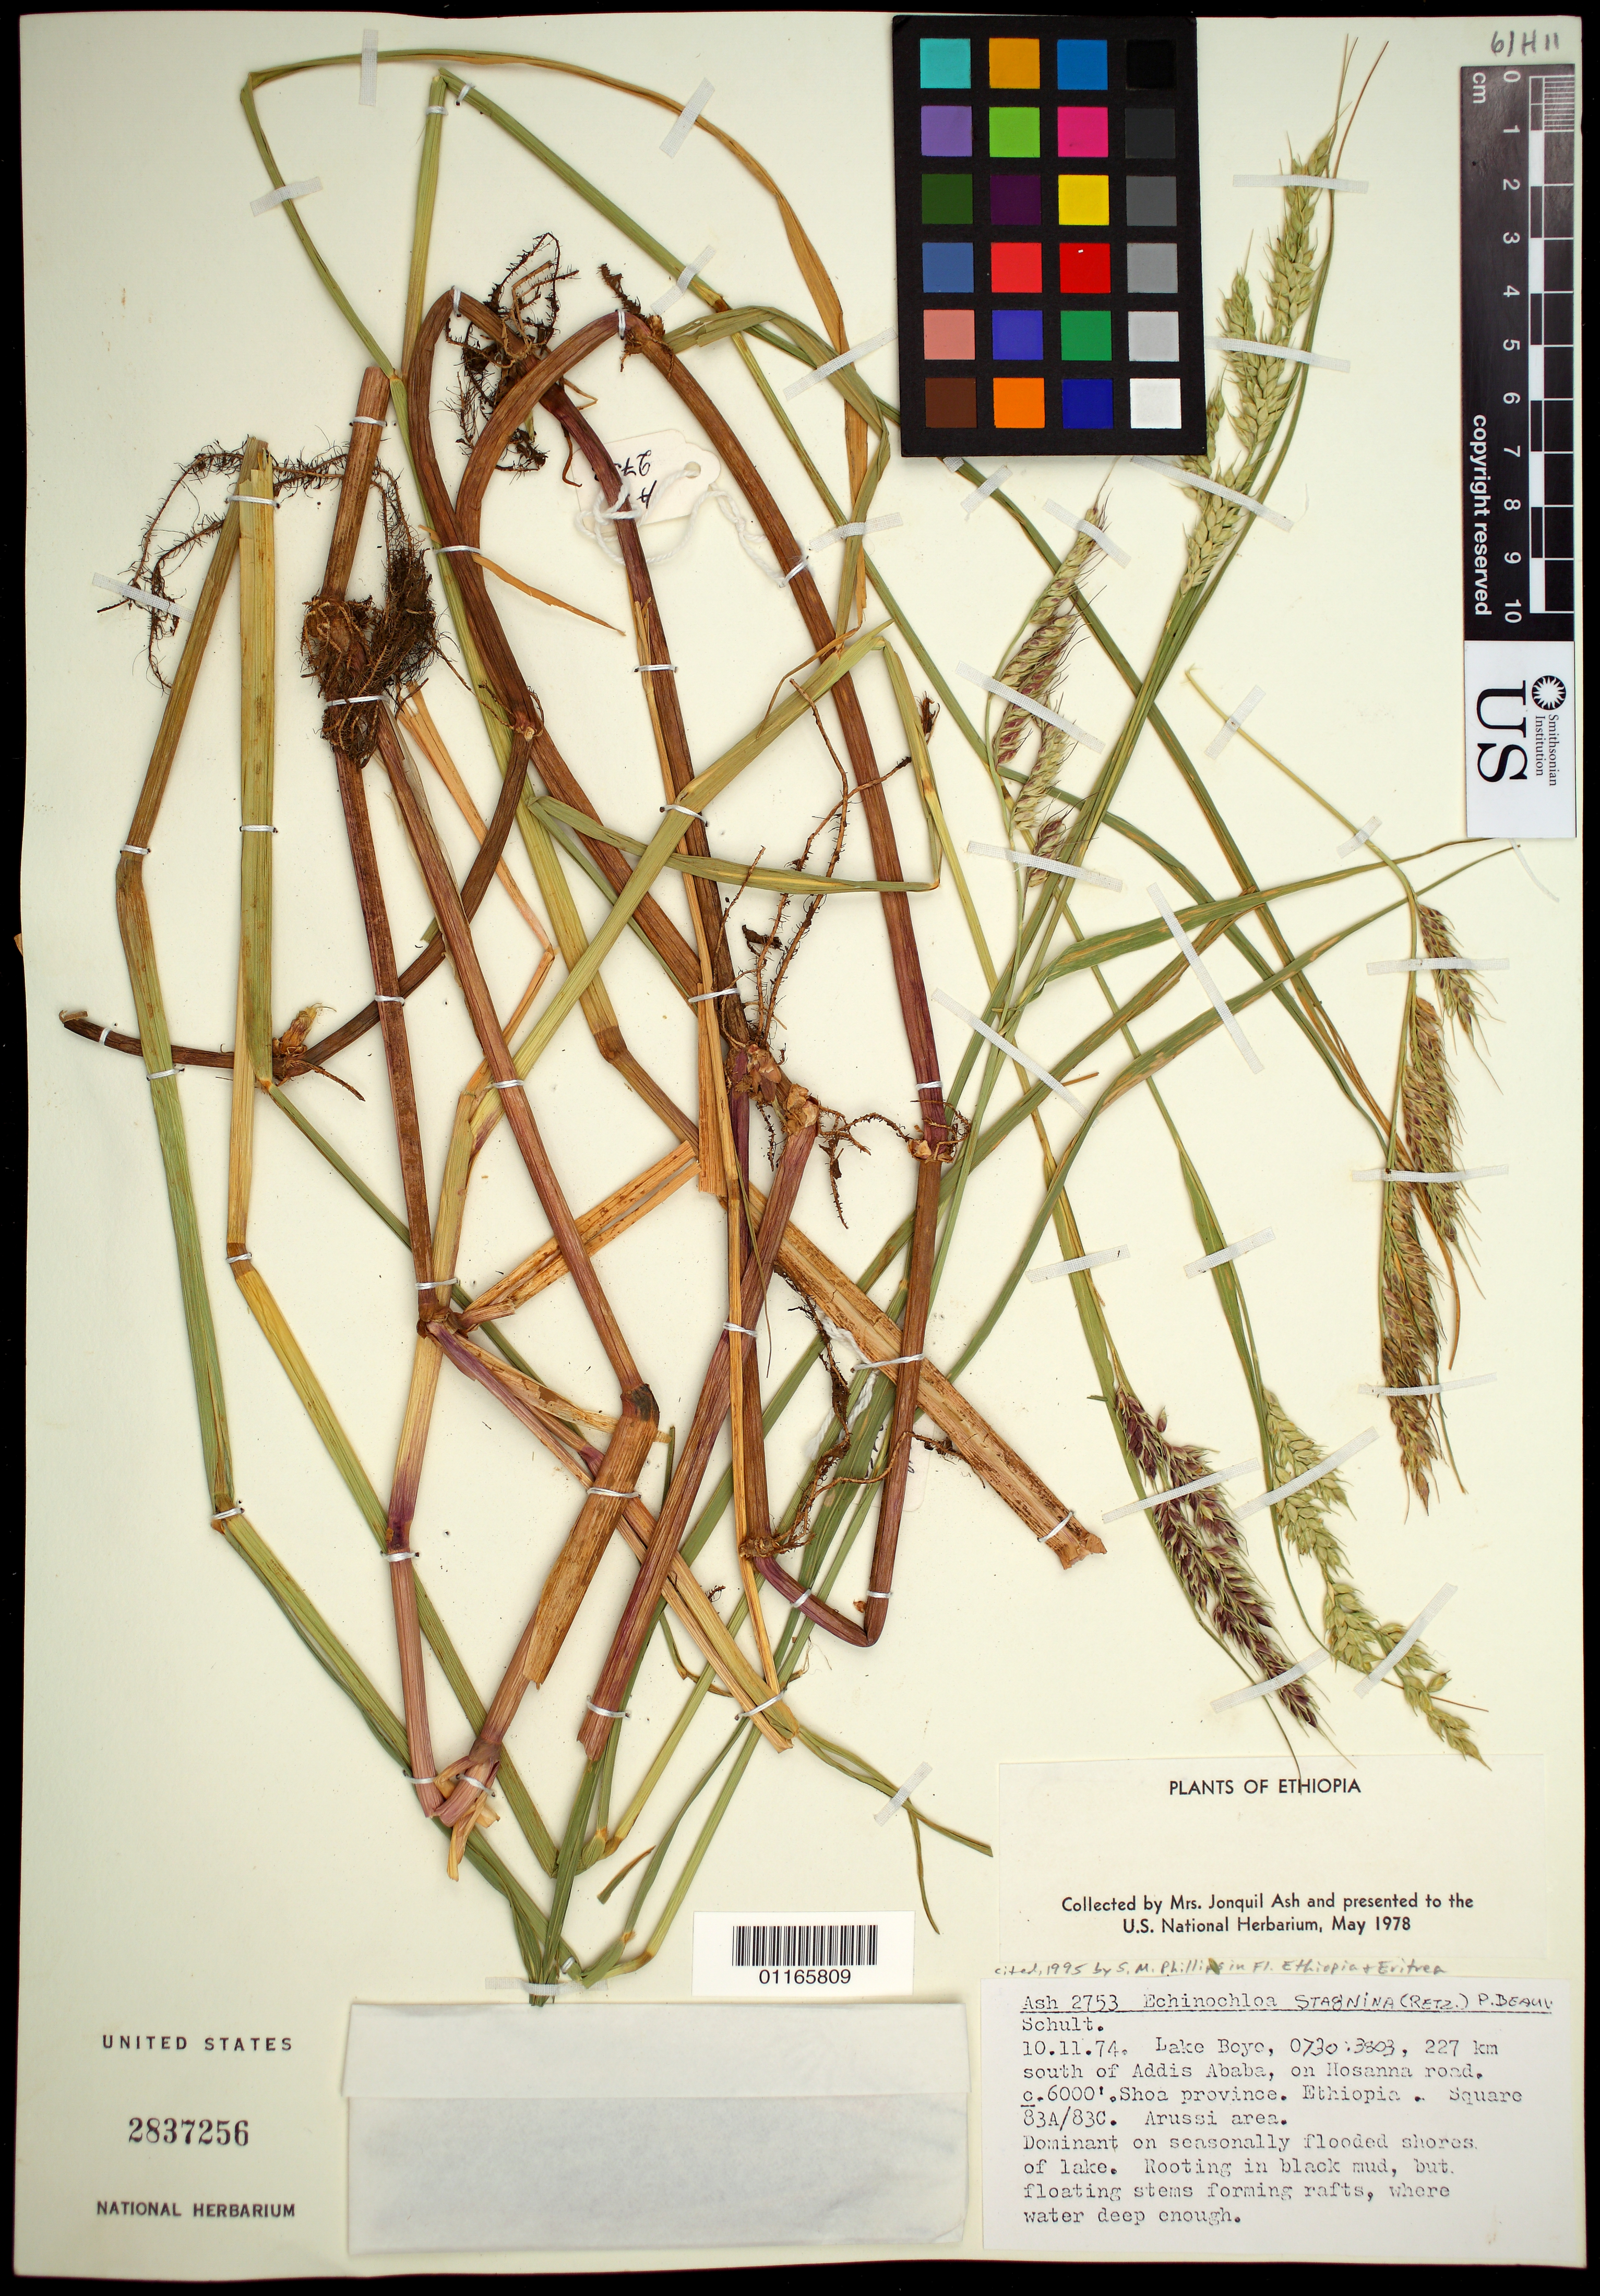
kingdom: Plantae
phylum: Tracheophyta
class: Liliopsida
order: Poales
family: Poaceae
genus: Echinochloa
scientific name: Echinochloa stagnina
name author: (Retz.) P. Beauv.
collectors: J. Ash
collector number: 2753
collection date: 1974-10-11 or 1974-11-10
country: Ethiopia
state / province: Oromiya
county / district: Shewa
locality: Lake Boyo, 0730:3803, 227 km south of Addis Ababa, on Hosanna road.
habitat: Rooting in black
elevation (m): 1829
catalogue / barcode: US 2837256